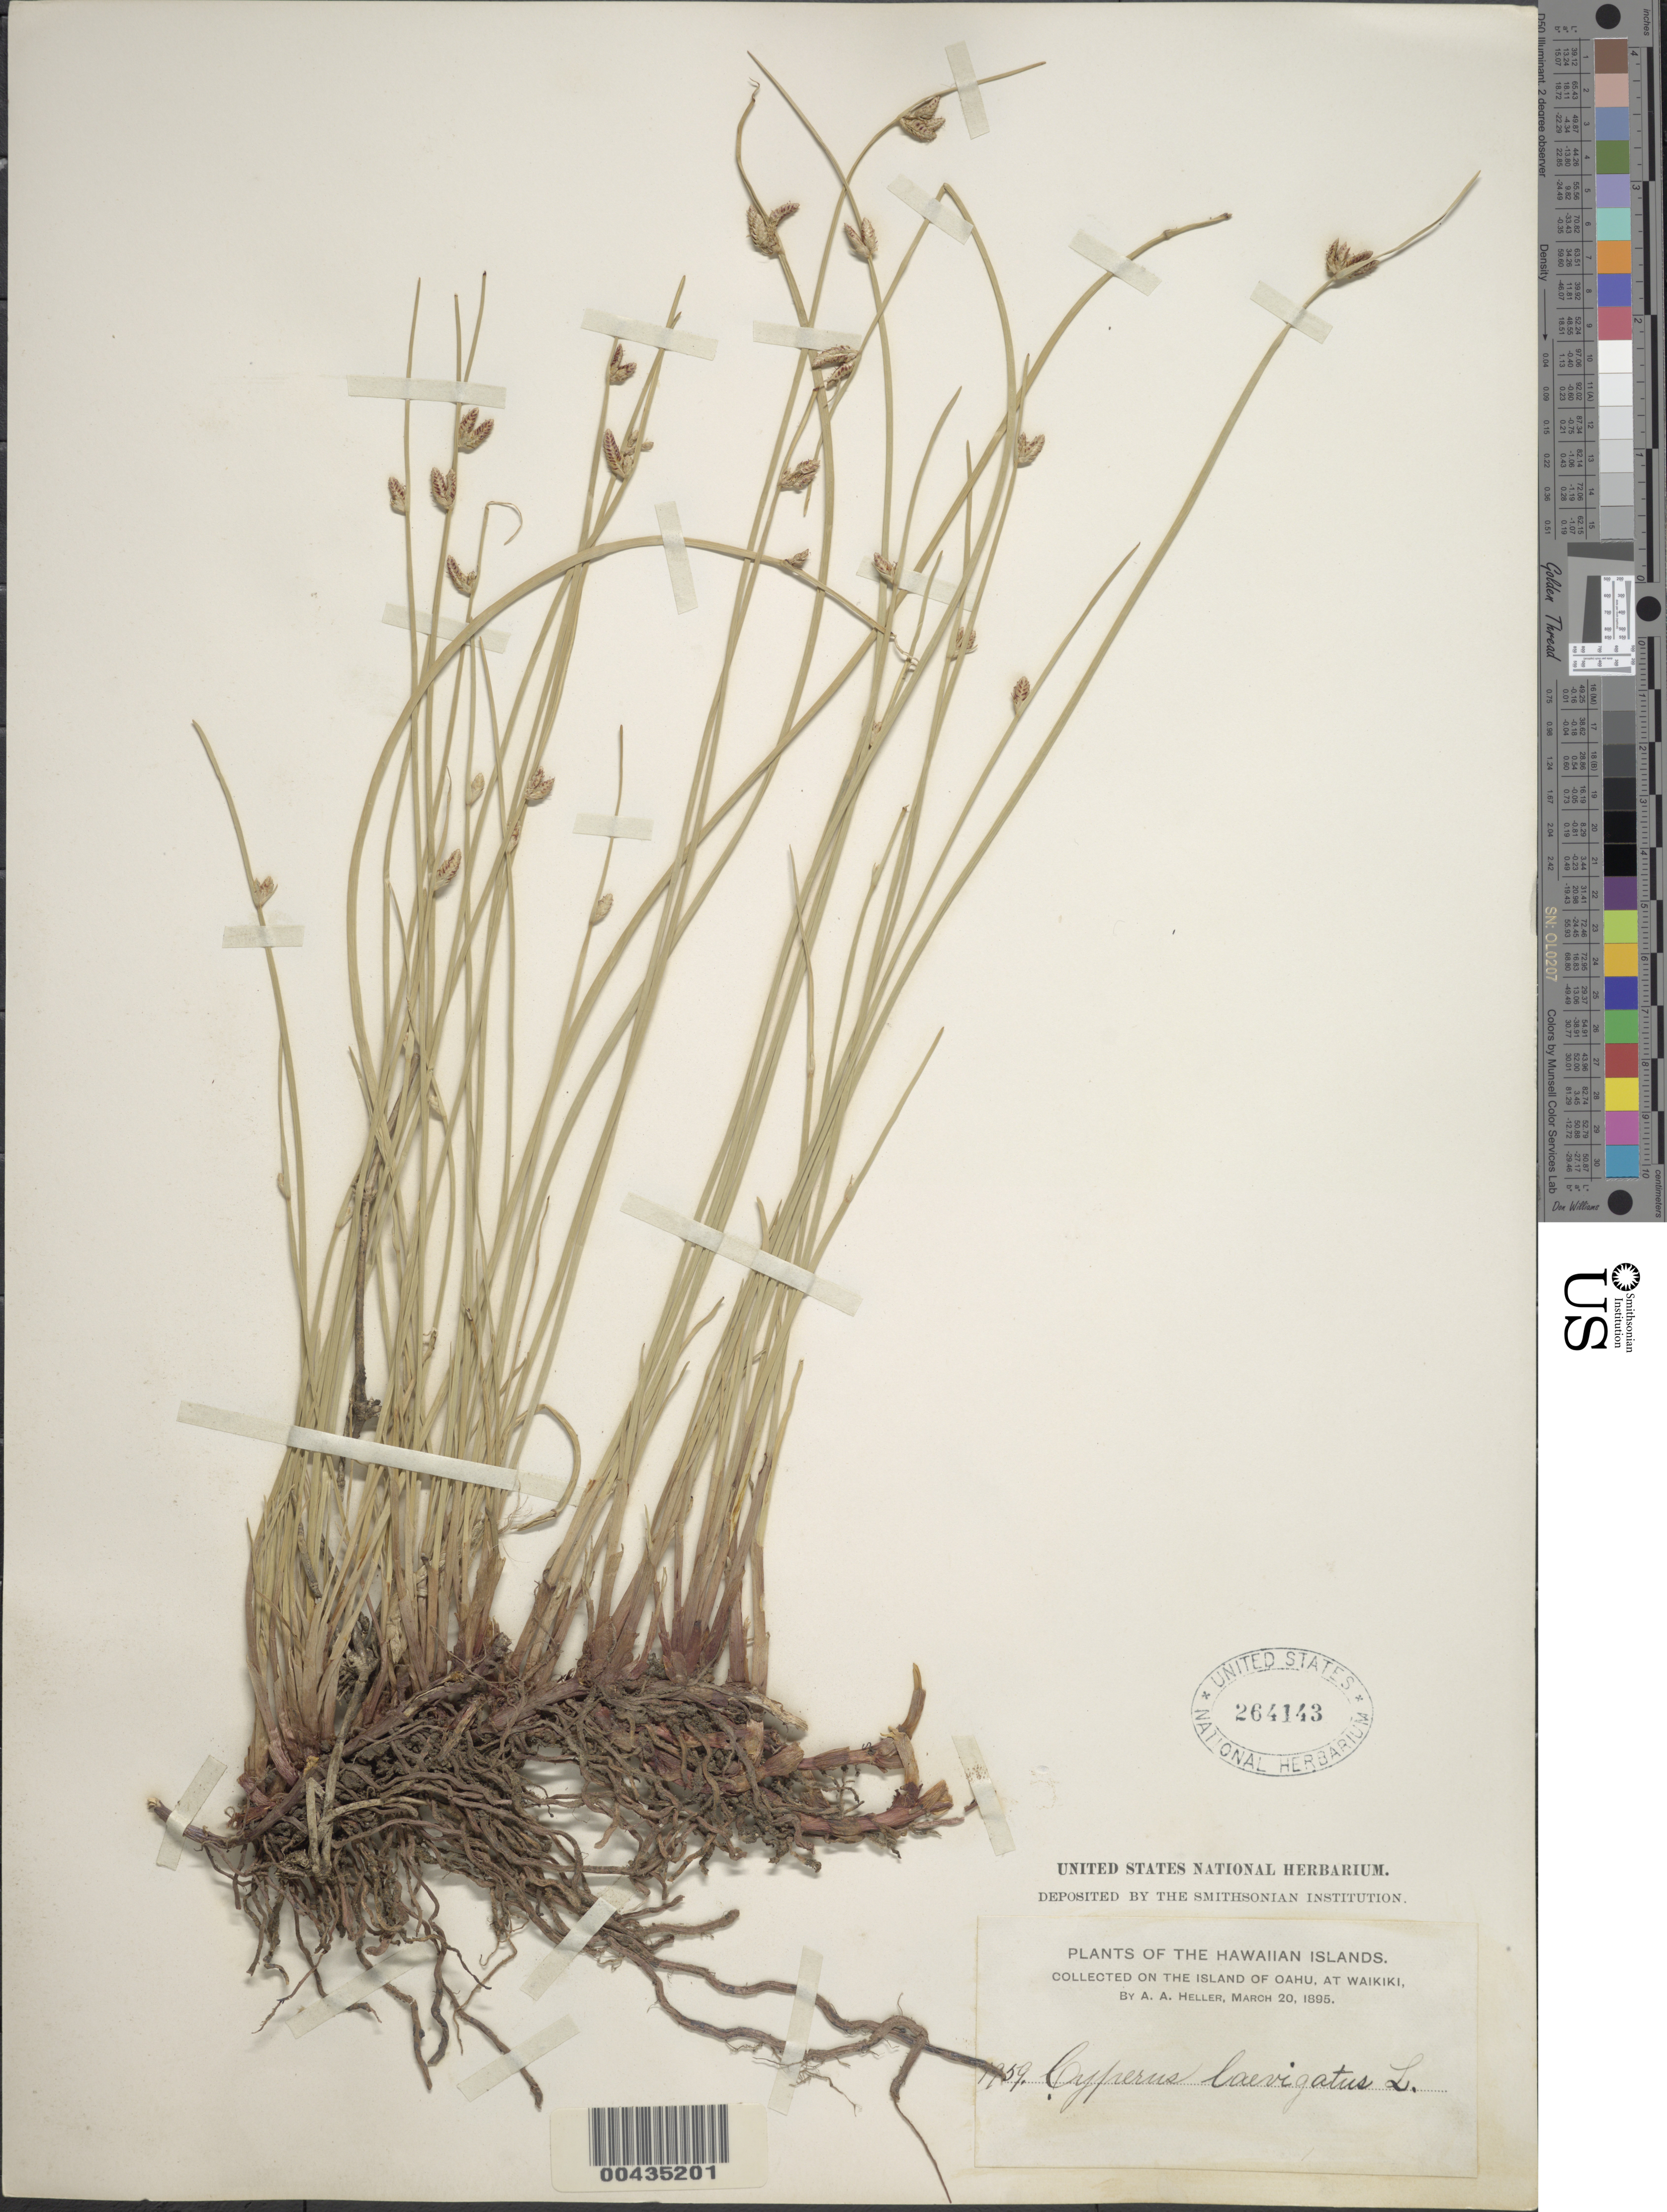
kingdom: Plantae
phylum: Tracheophyta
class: Liliopsida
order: Poales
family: Cyperaceae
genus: Cyperus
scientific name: Cyperus laevigatus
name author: L.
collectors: A. A. Heller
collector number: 1959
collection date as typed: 20 Mar 1895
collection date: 1895-03-20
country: United States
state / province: Hawaii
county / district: Honolulu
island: Oahu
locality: At Waikiki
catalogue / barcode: US 264143